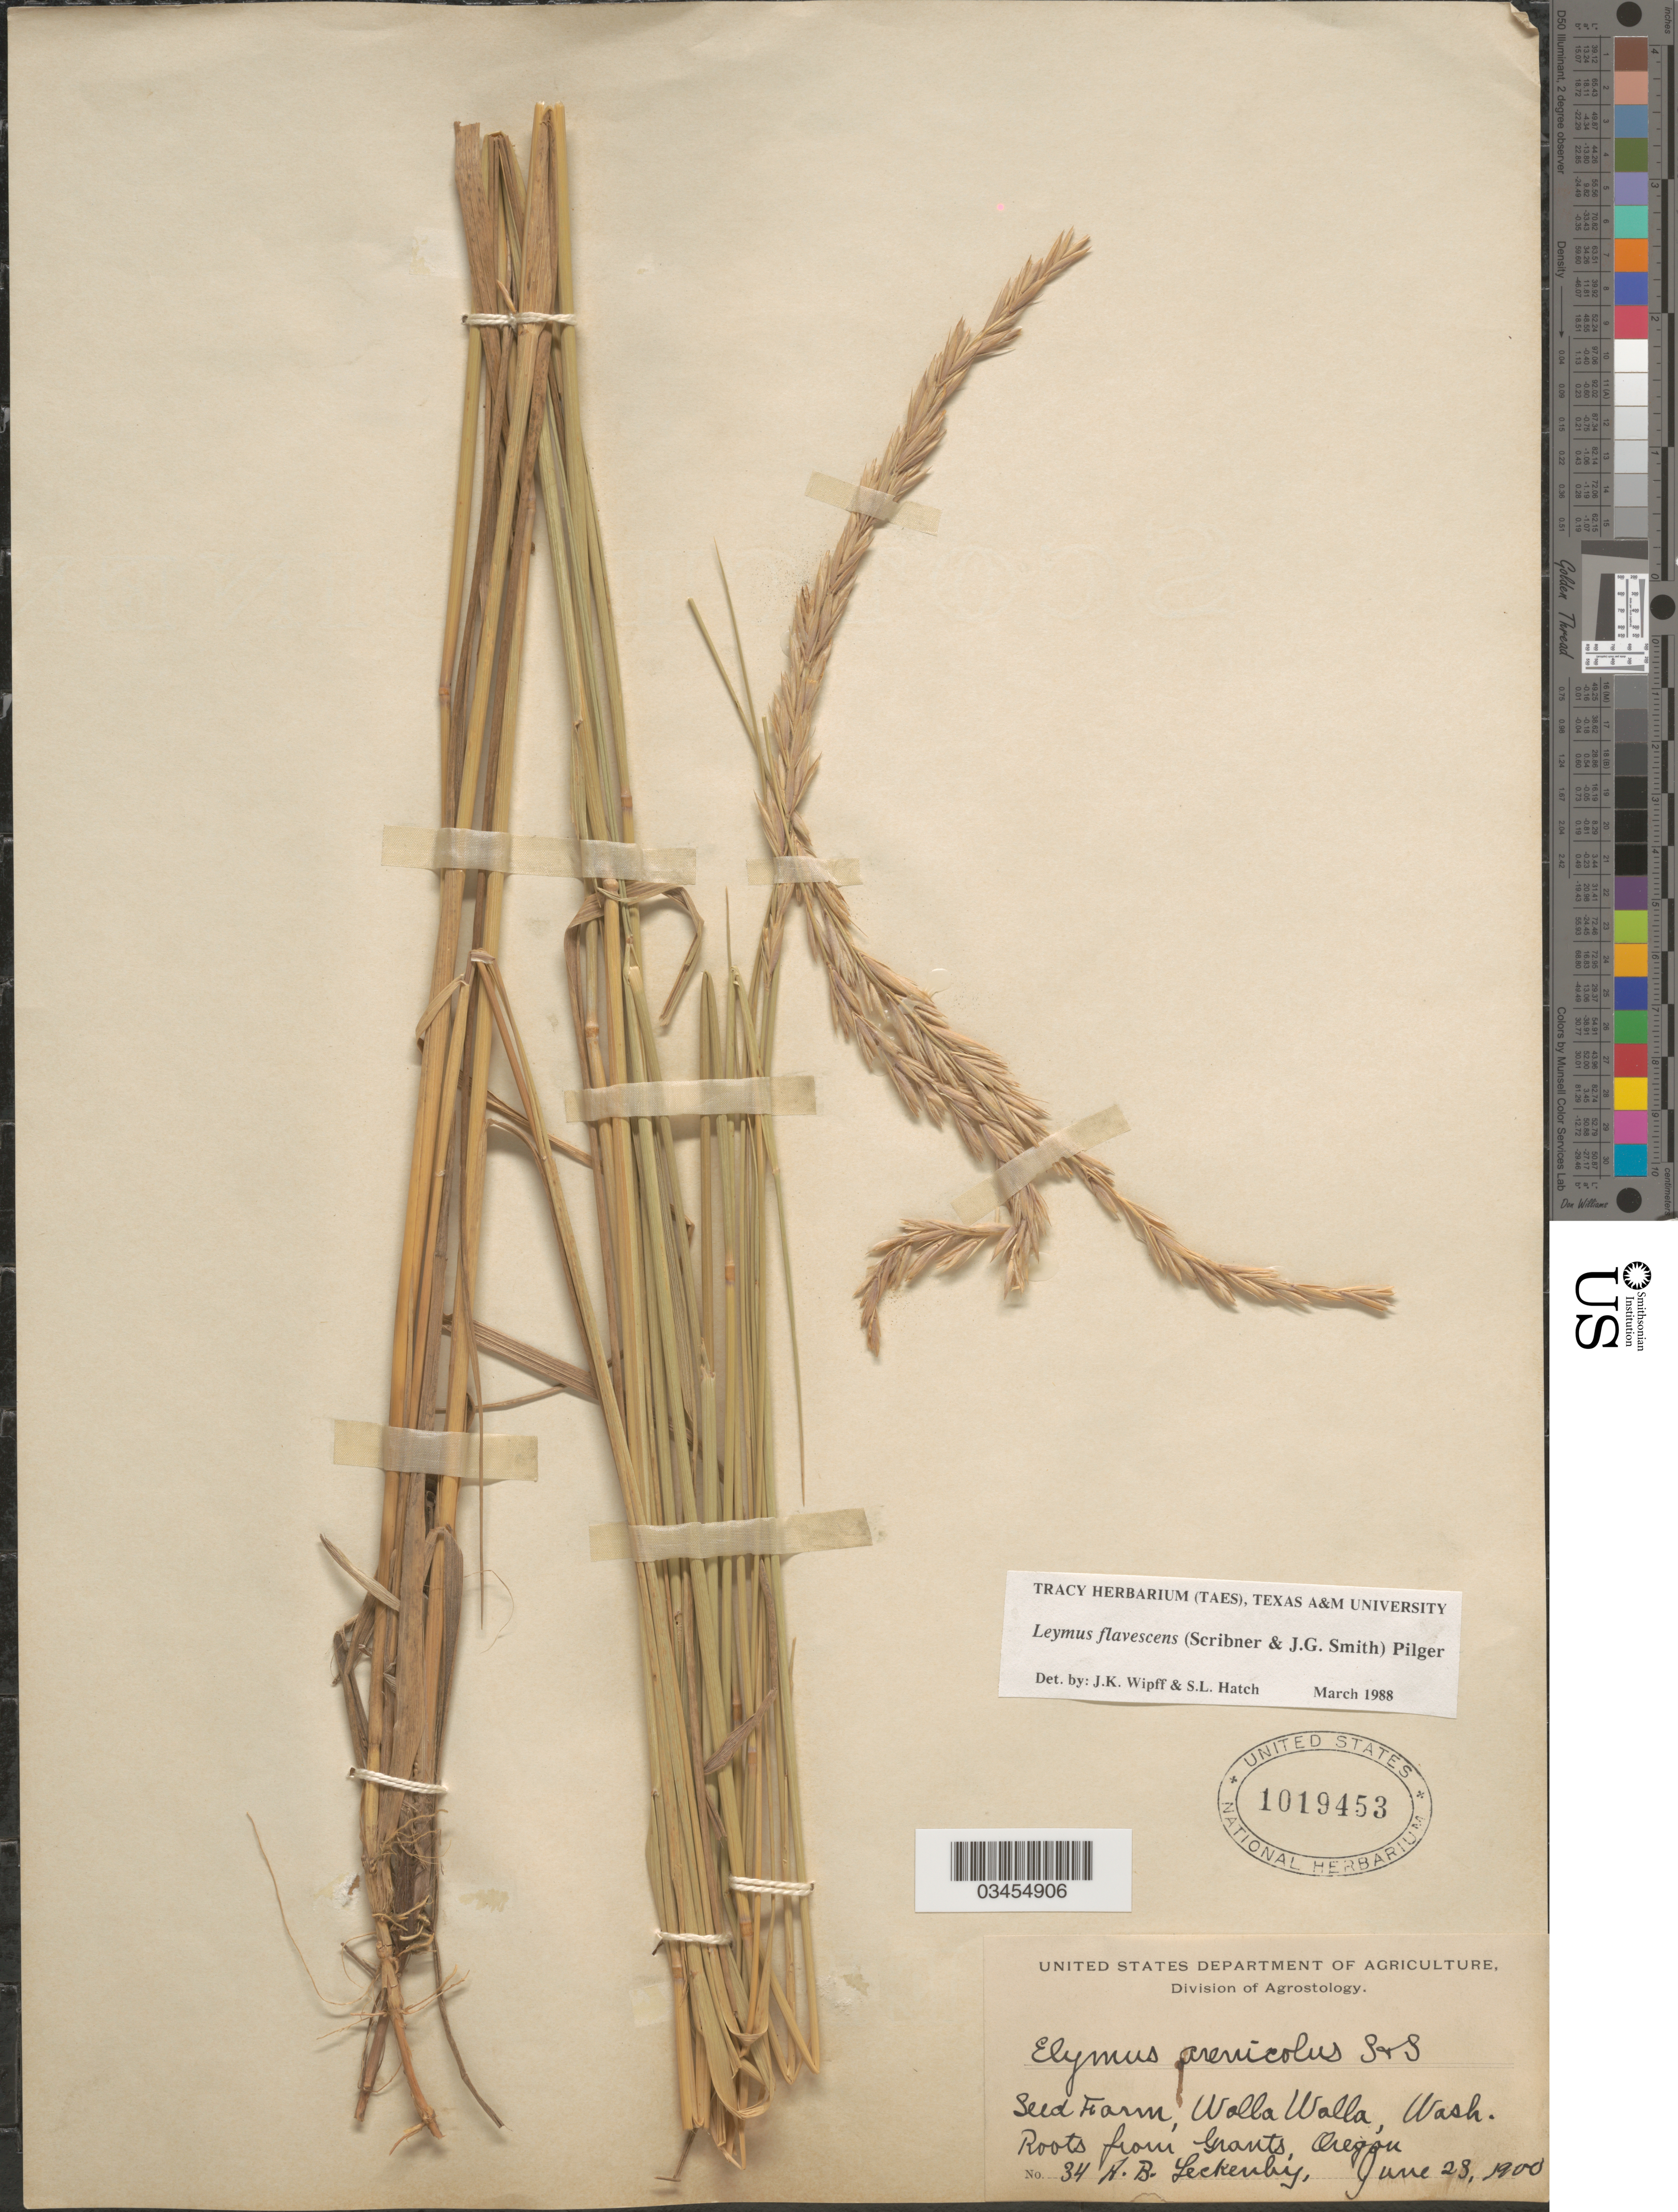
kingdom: Plantae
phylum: Tracheophyta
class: Liliopsida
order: Poales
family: Poaceae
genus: Leymus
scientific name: Leymus flavescens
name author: (Scribn. & J.G. Sm.) Pilg.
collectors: A. Leckenby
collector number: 34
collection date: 1900-06-23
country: United States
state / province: Oregon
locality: Seed Farm, Walla Walla, Roots from Grants.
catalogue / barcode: US 1019453